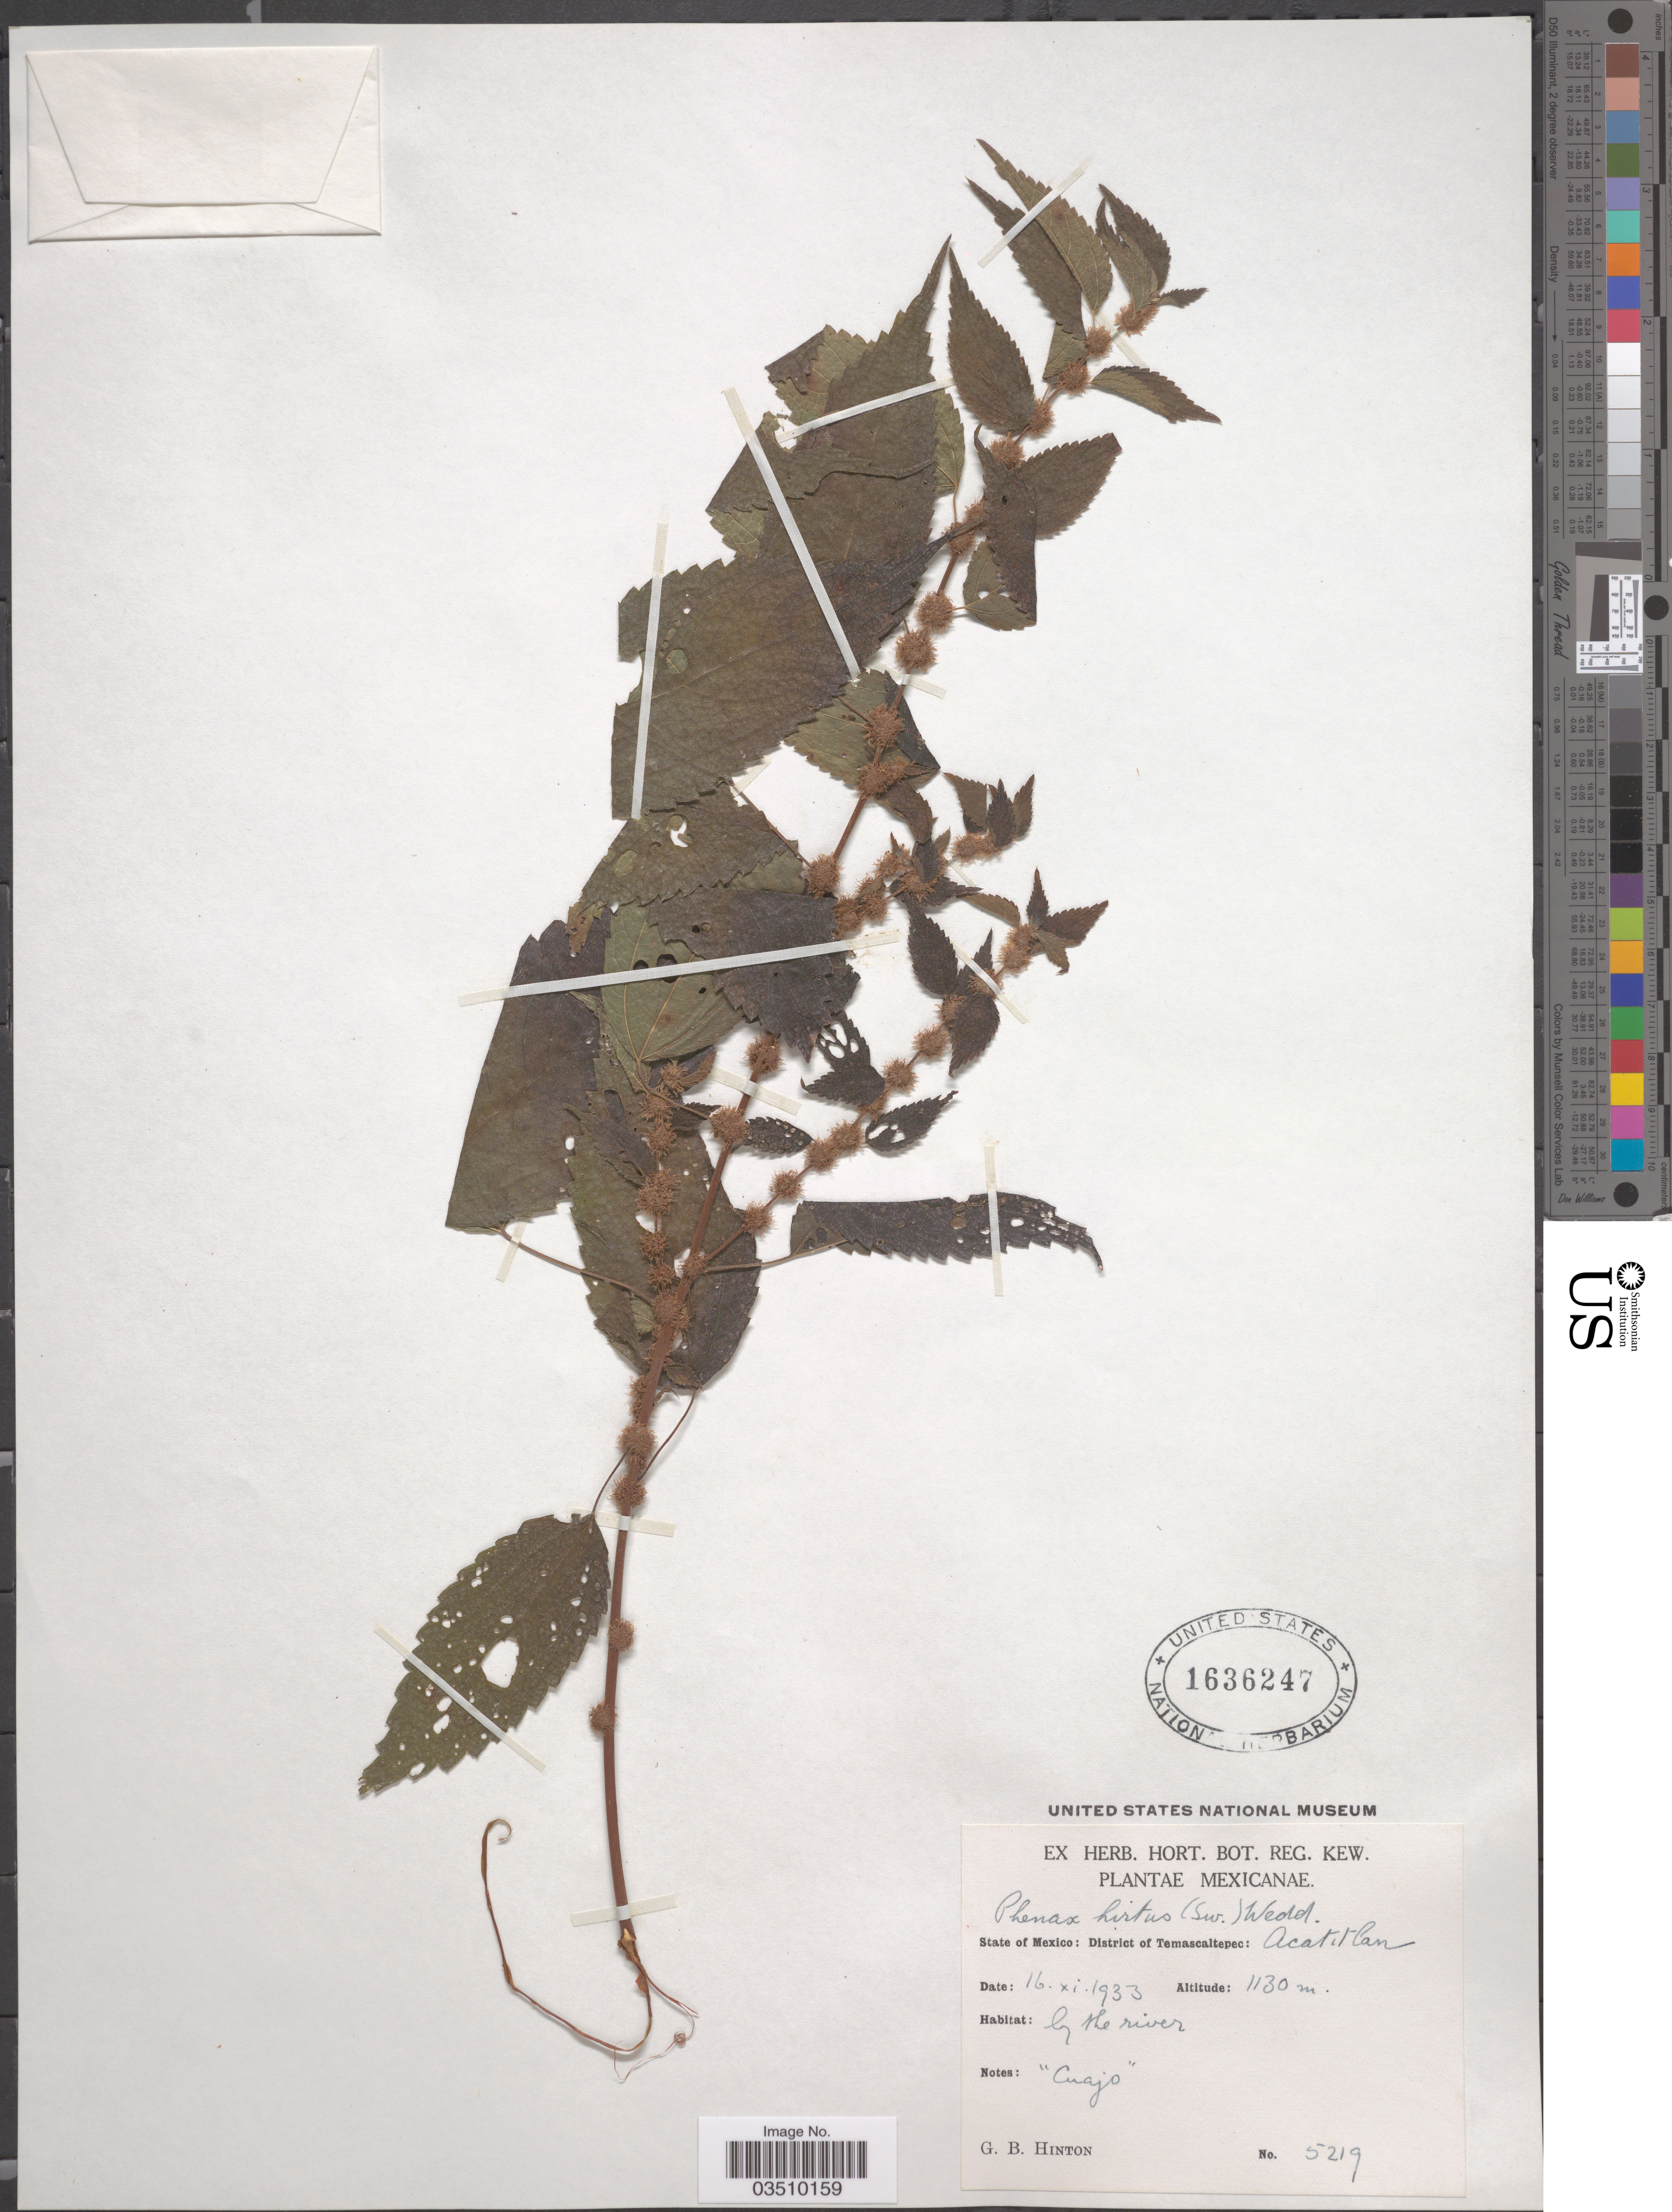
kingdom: Plantae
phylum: Tracheophyta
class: Magnoliopsida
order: Rosales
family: Urticaceae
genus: Phenax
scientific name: Phenax hirtus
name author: (Sw.) Wedd.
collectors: G. B. Hinton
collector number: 5219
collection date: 1933-11-16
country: Mexico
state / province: México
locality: District of Temascaltepec: Acatitlan. By the river.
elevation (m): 1130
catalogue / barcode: US 1636247